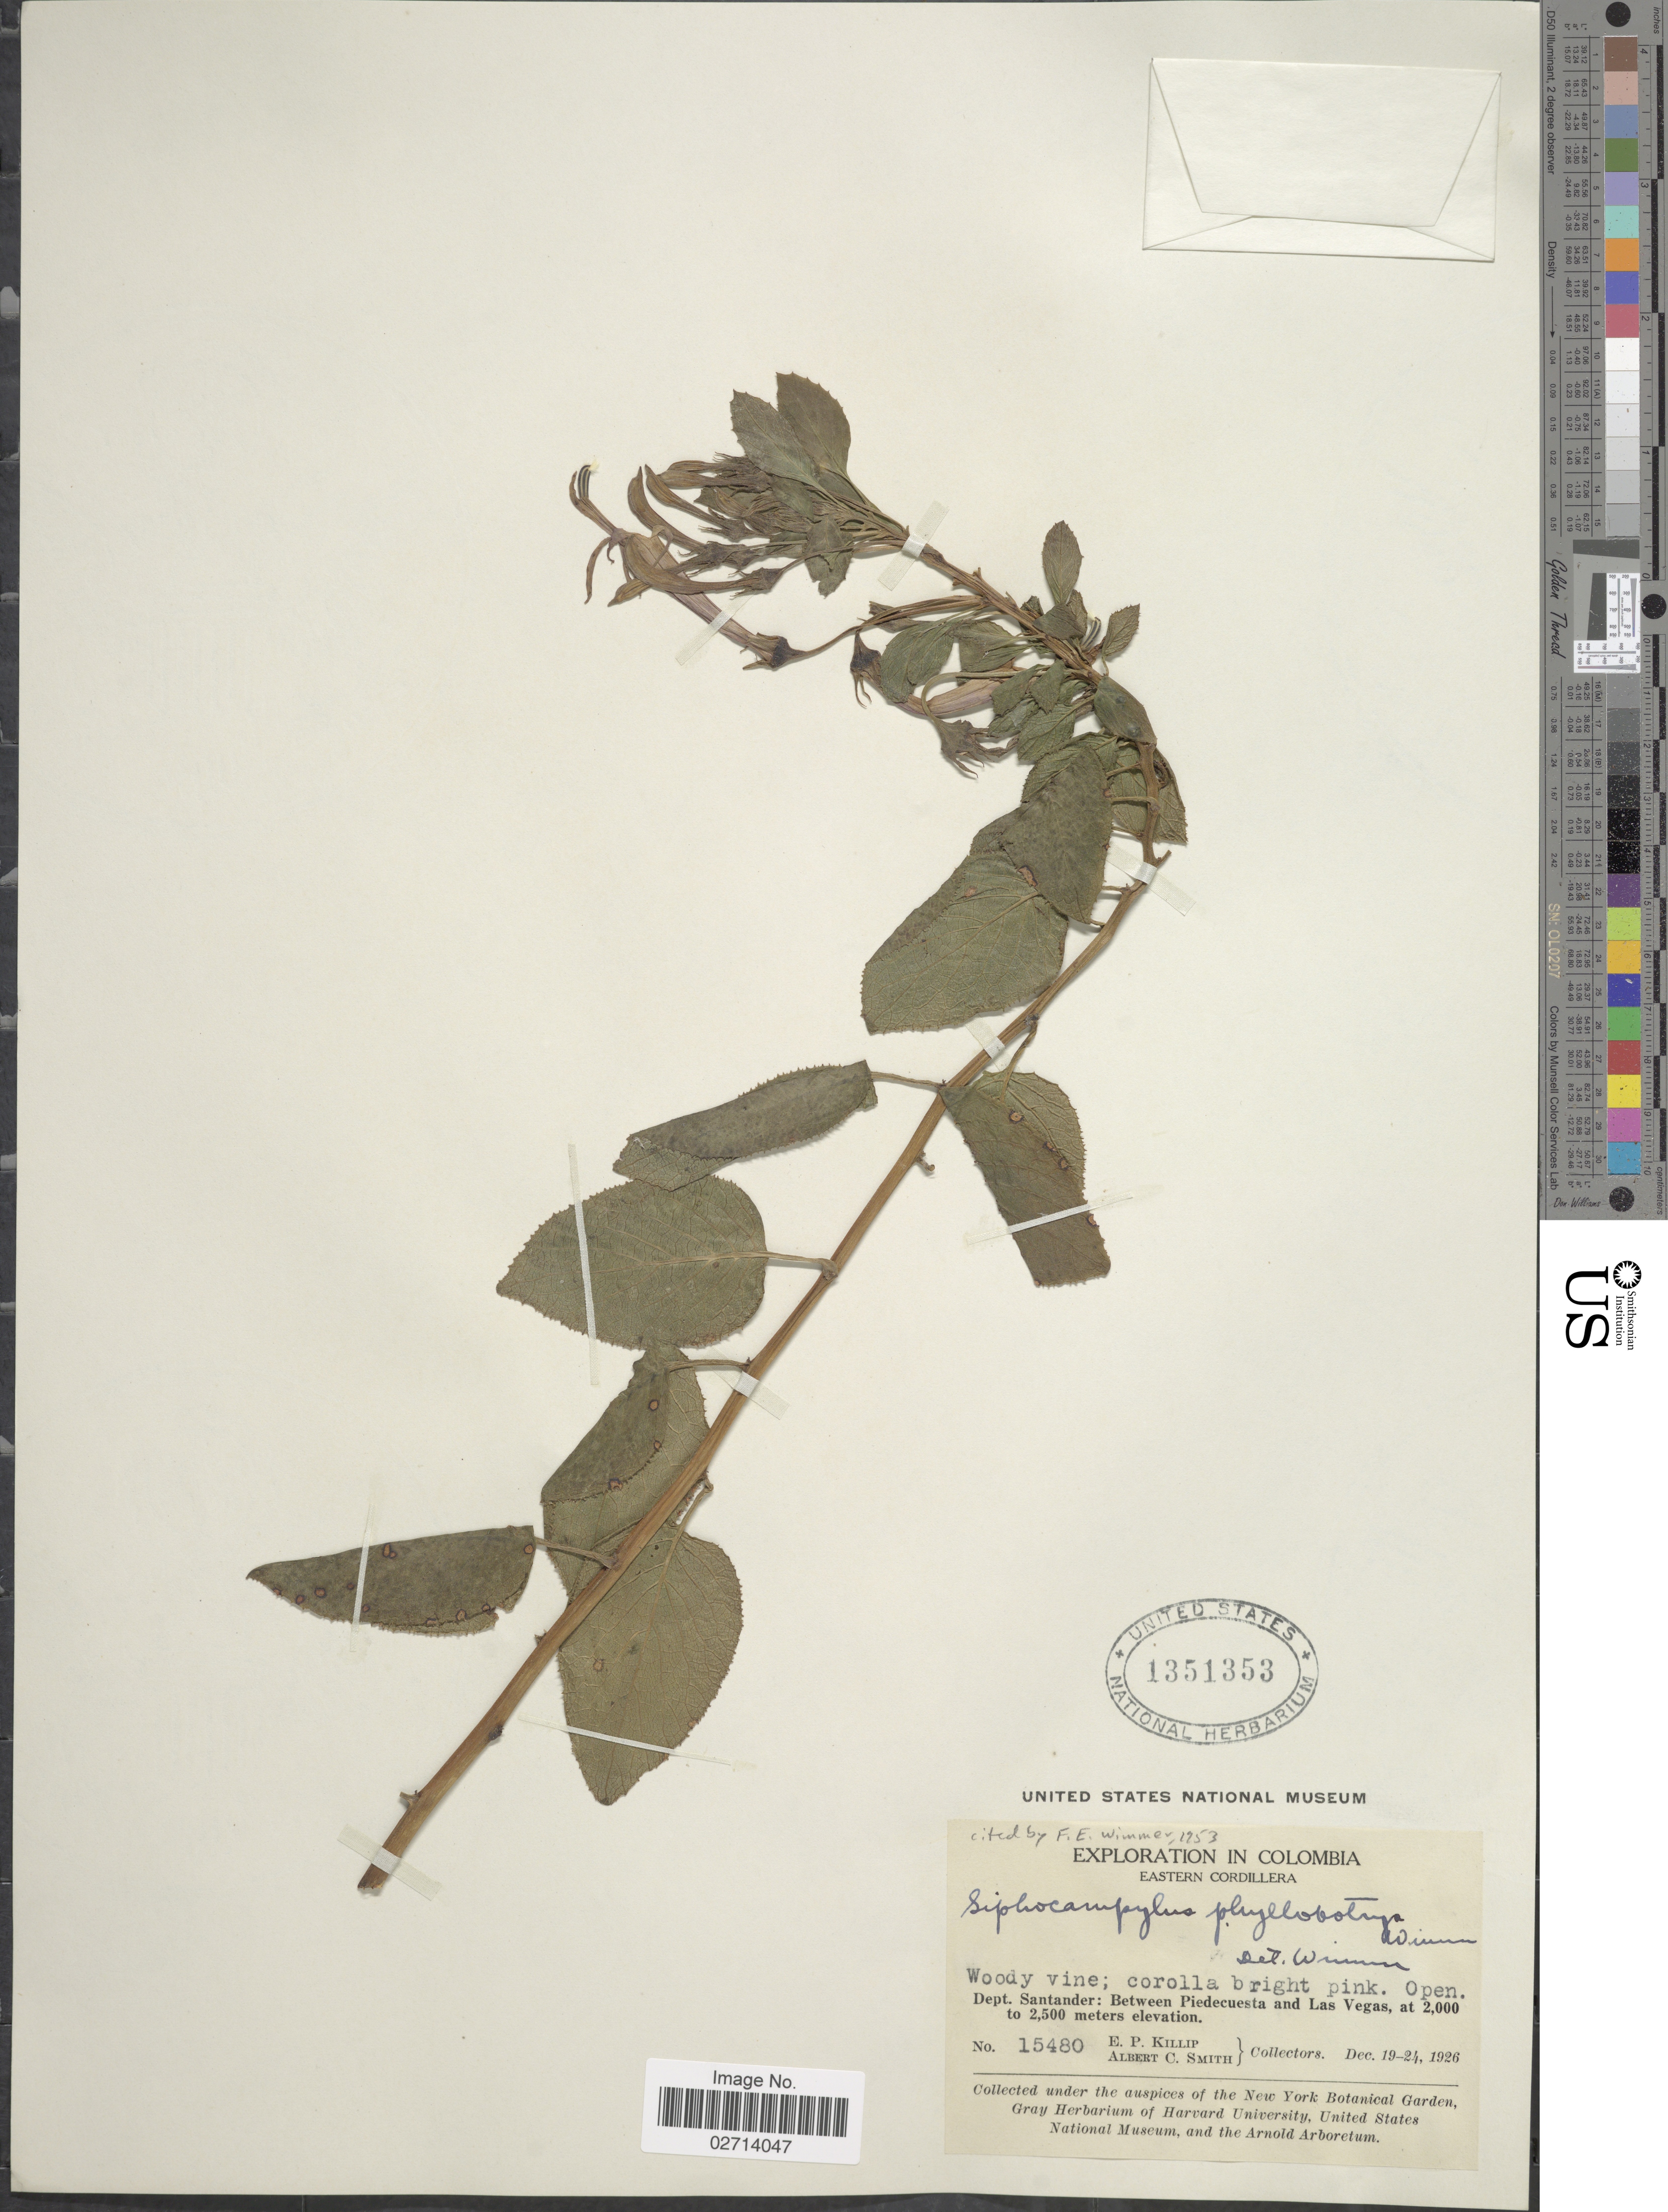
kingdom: Plantae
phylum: Tracheophyta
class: Magnoliopsida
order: Asterales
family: Campanulaceae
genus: Siphocampylus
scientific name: Siphocampylus phyllobotrys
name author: E. Wimm.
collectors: E. P. Killip & A. C. Smith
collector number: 15480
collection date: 1926-12-19/1926-12-24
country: Colombia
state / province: Santander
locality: Eastern Cordillera. Between Piedecuesta and Las Vegas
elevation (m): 2000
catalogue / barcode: US 1351353